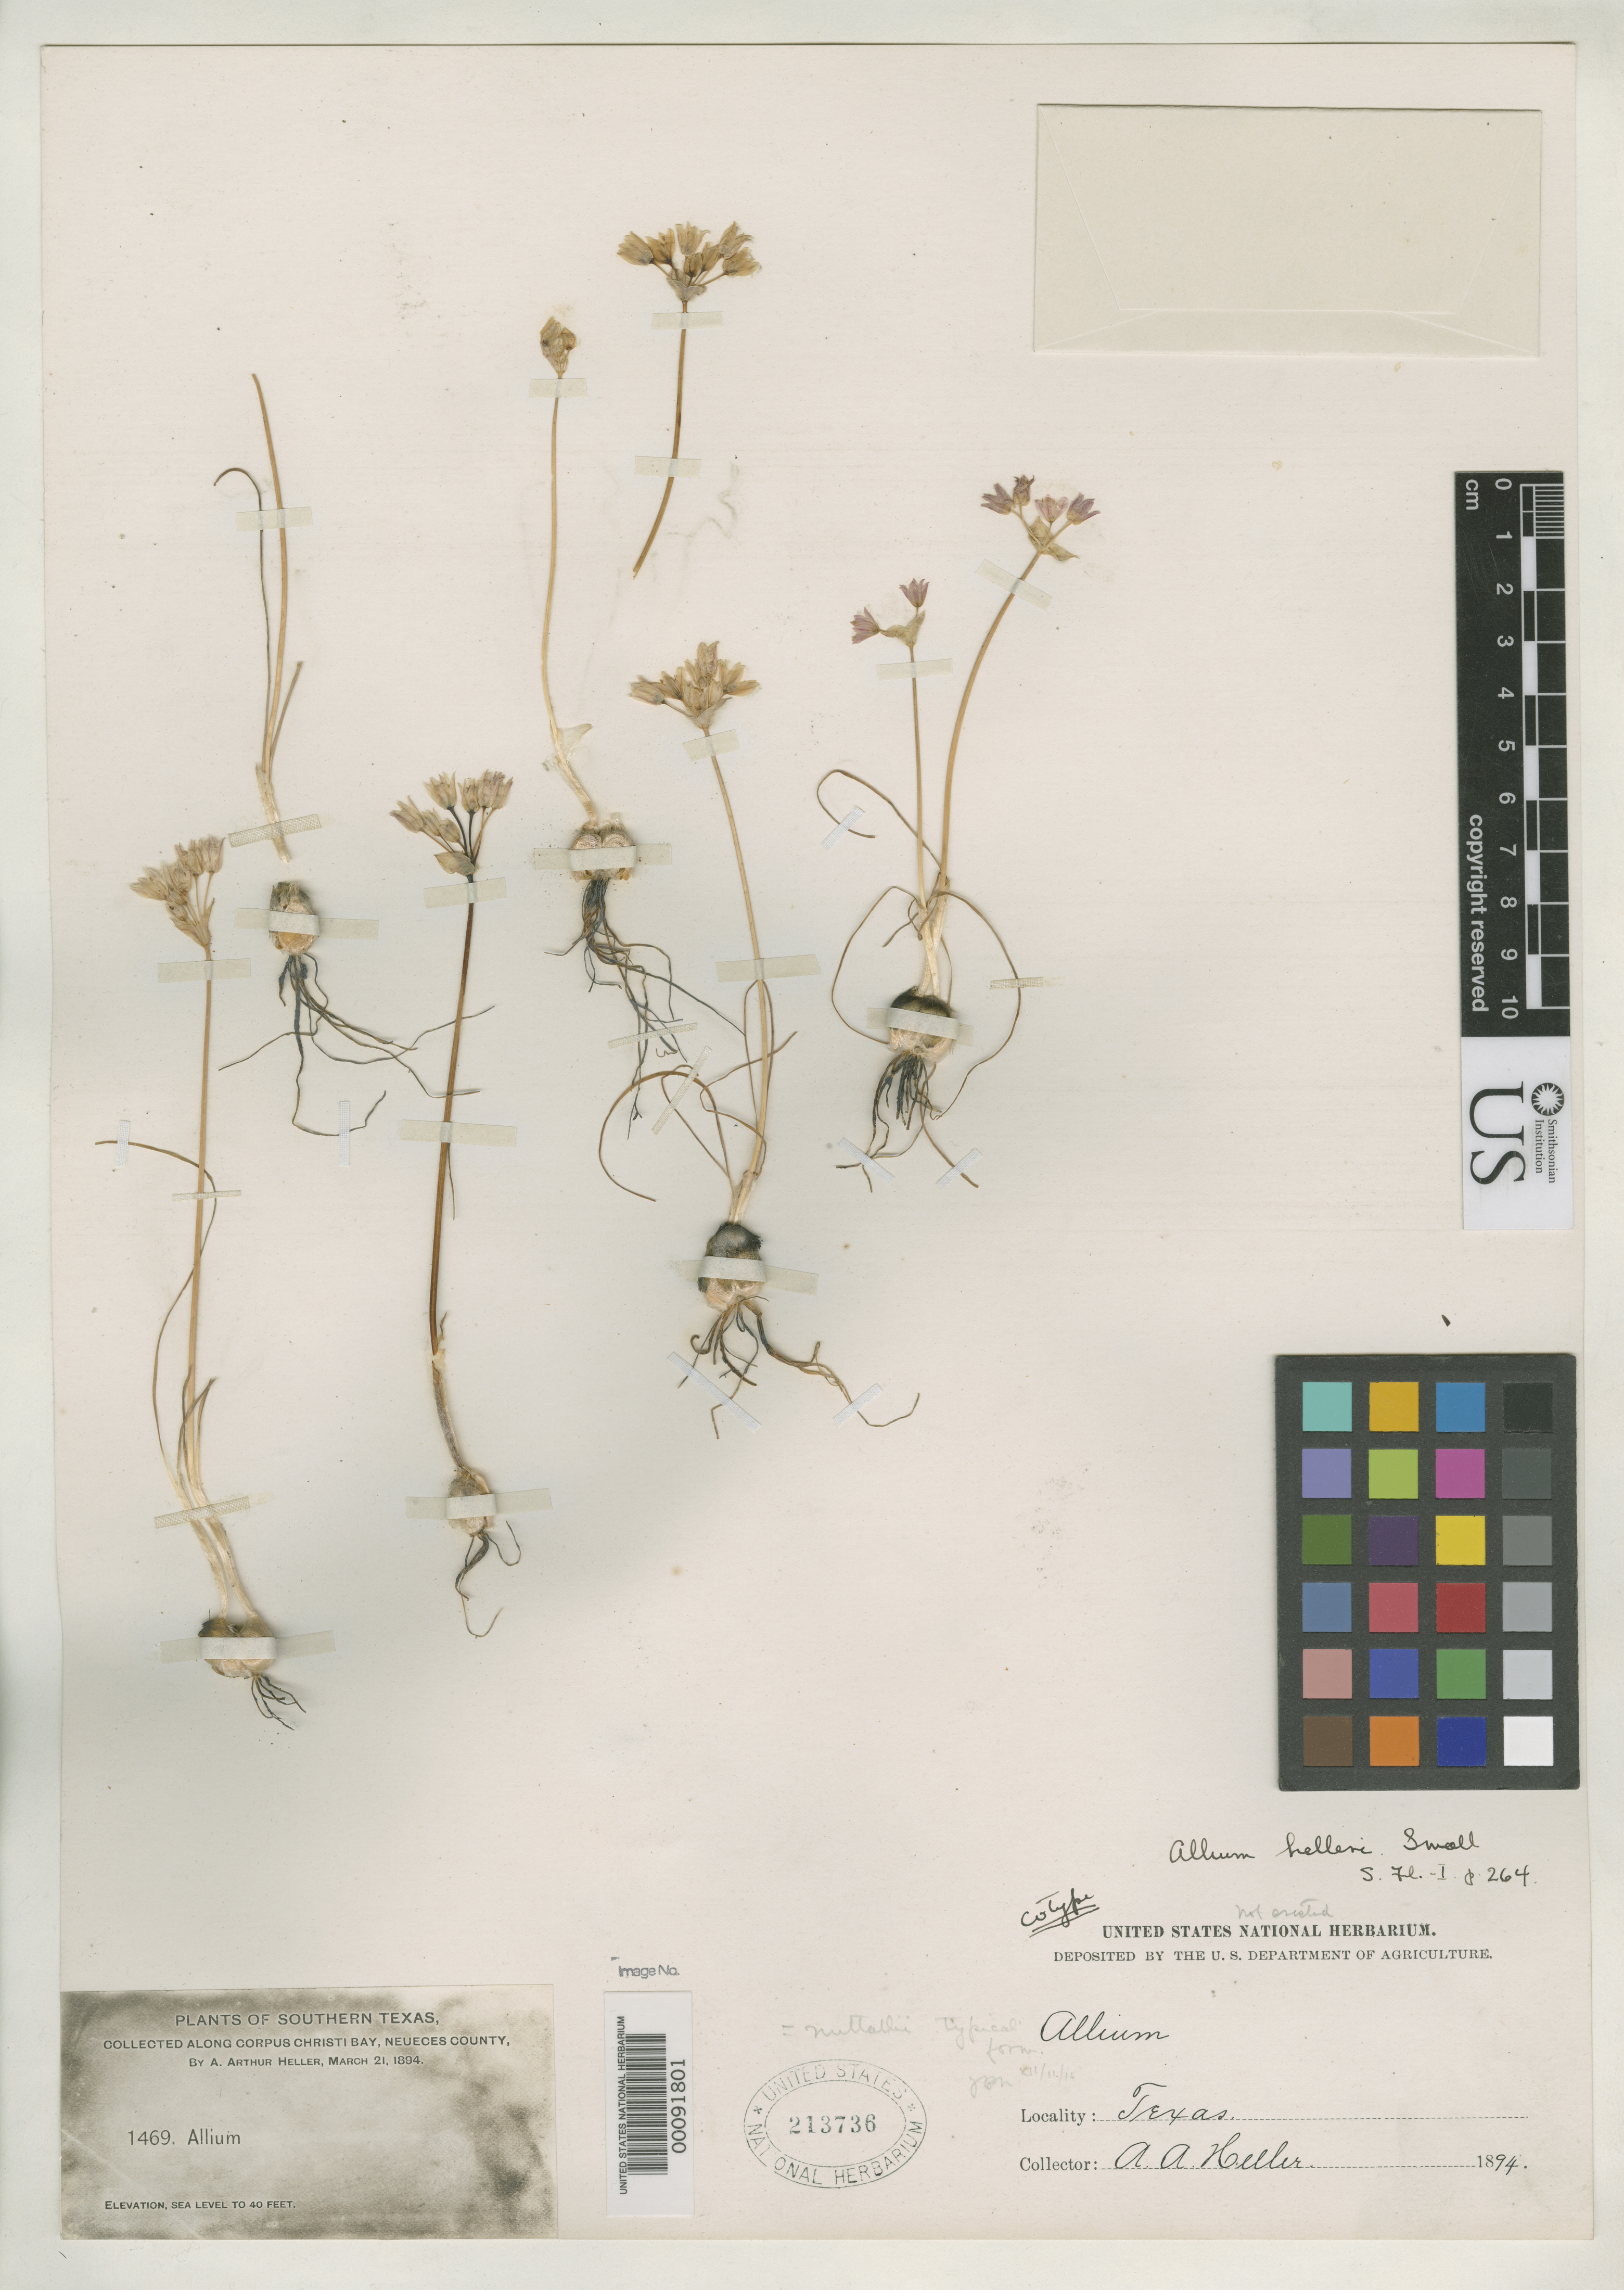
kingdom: Plantae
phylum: Tracheophyta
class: Liliopsida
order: Asparagales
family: Amaryllidaceae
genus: Allium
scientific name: Allium helleri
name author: Small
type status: Type Fragment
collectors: A. A. Heller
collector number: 1469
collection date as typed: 21 Mar 1894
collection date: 1894-03-21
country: United States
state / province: Texas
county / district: Nueces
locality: Corpus Christi Bay.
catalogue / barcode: US 213736